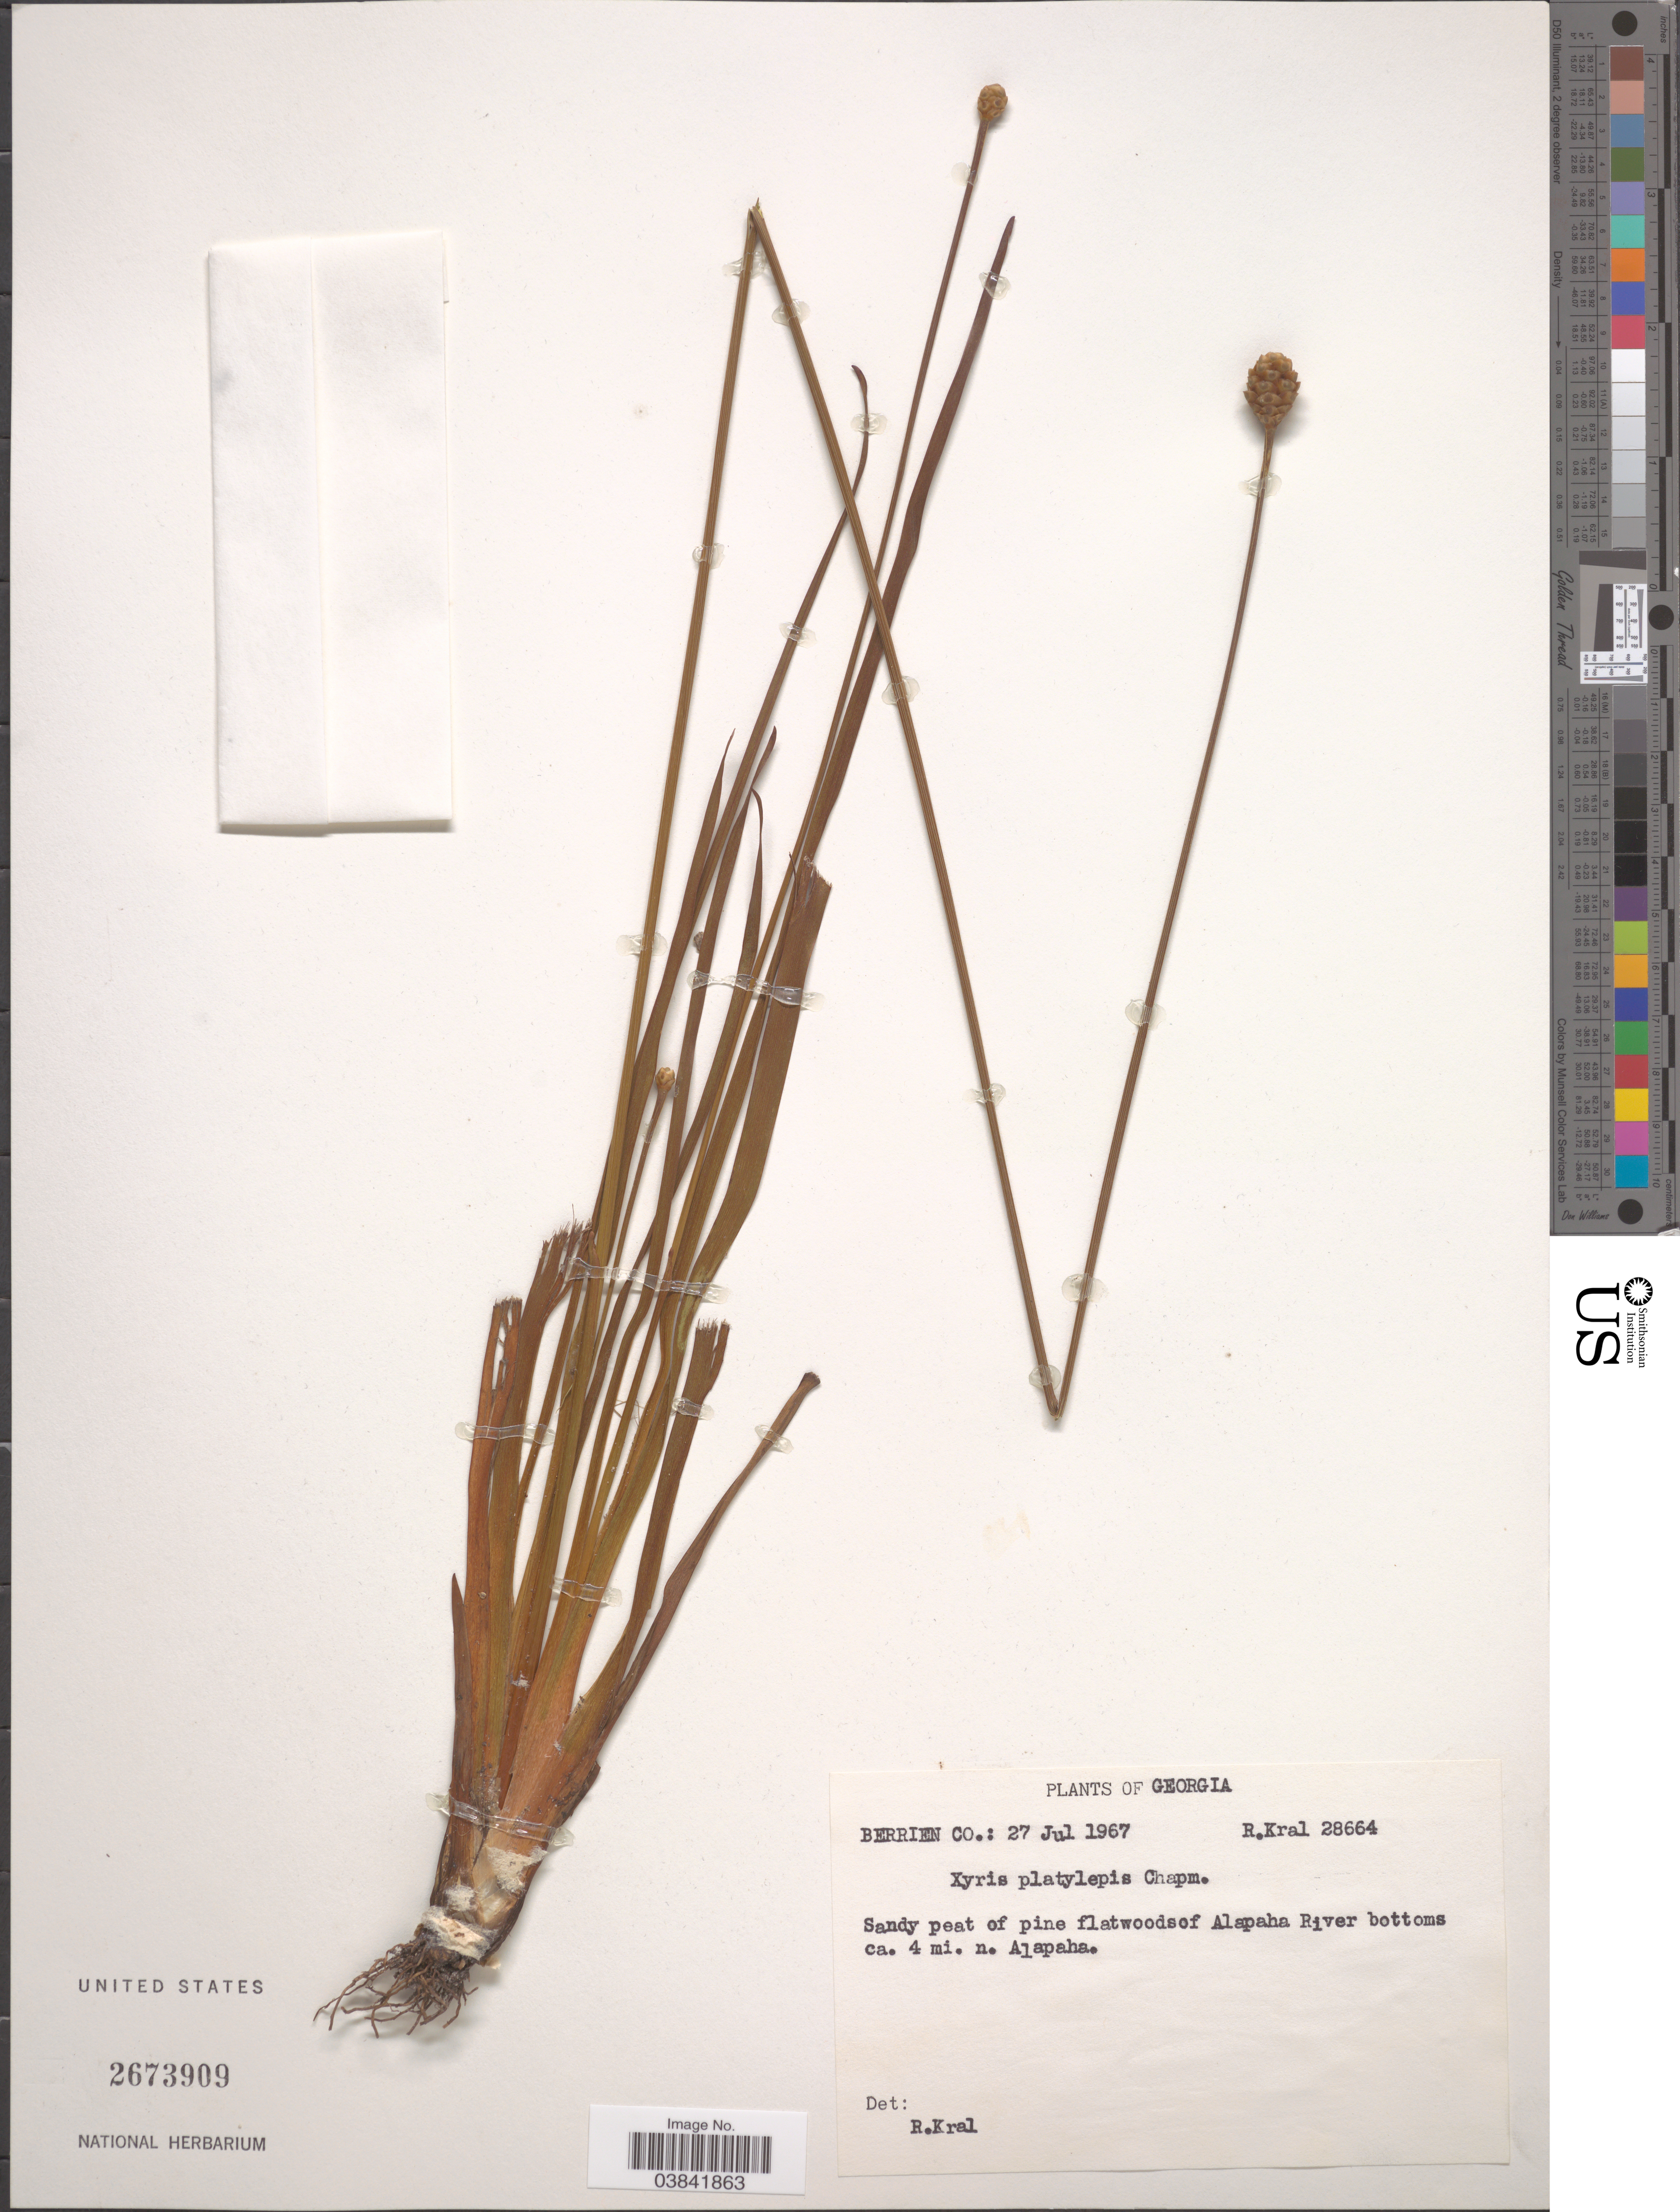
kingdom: Plantae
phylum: Tracheophyta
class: Liliopsida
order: Poales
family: Xyridaceae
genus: Xyris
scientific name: Xyris platylepis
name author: Chapm.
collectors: R. Kral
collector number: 28664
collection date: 1967-07-27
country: United States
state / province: Georgia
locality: Berrien Co.: Sandy peat of pine flatwoodsof Alapaha River bottoms ca. 4 mi. n. Alapaha.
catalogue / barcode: US 2673909